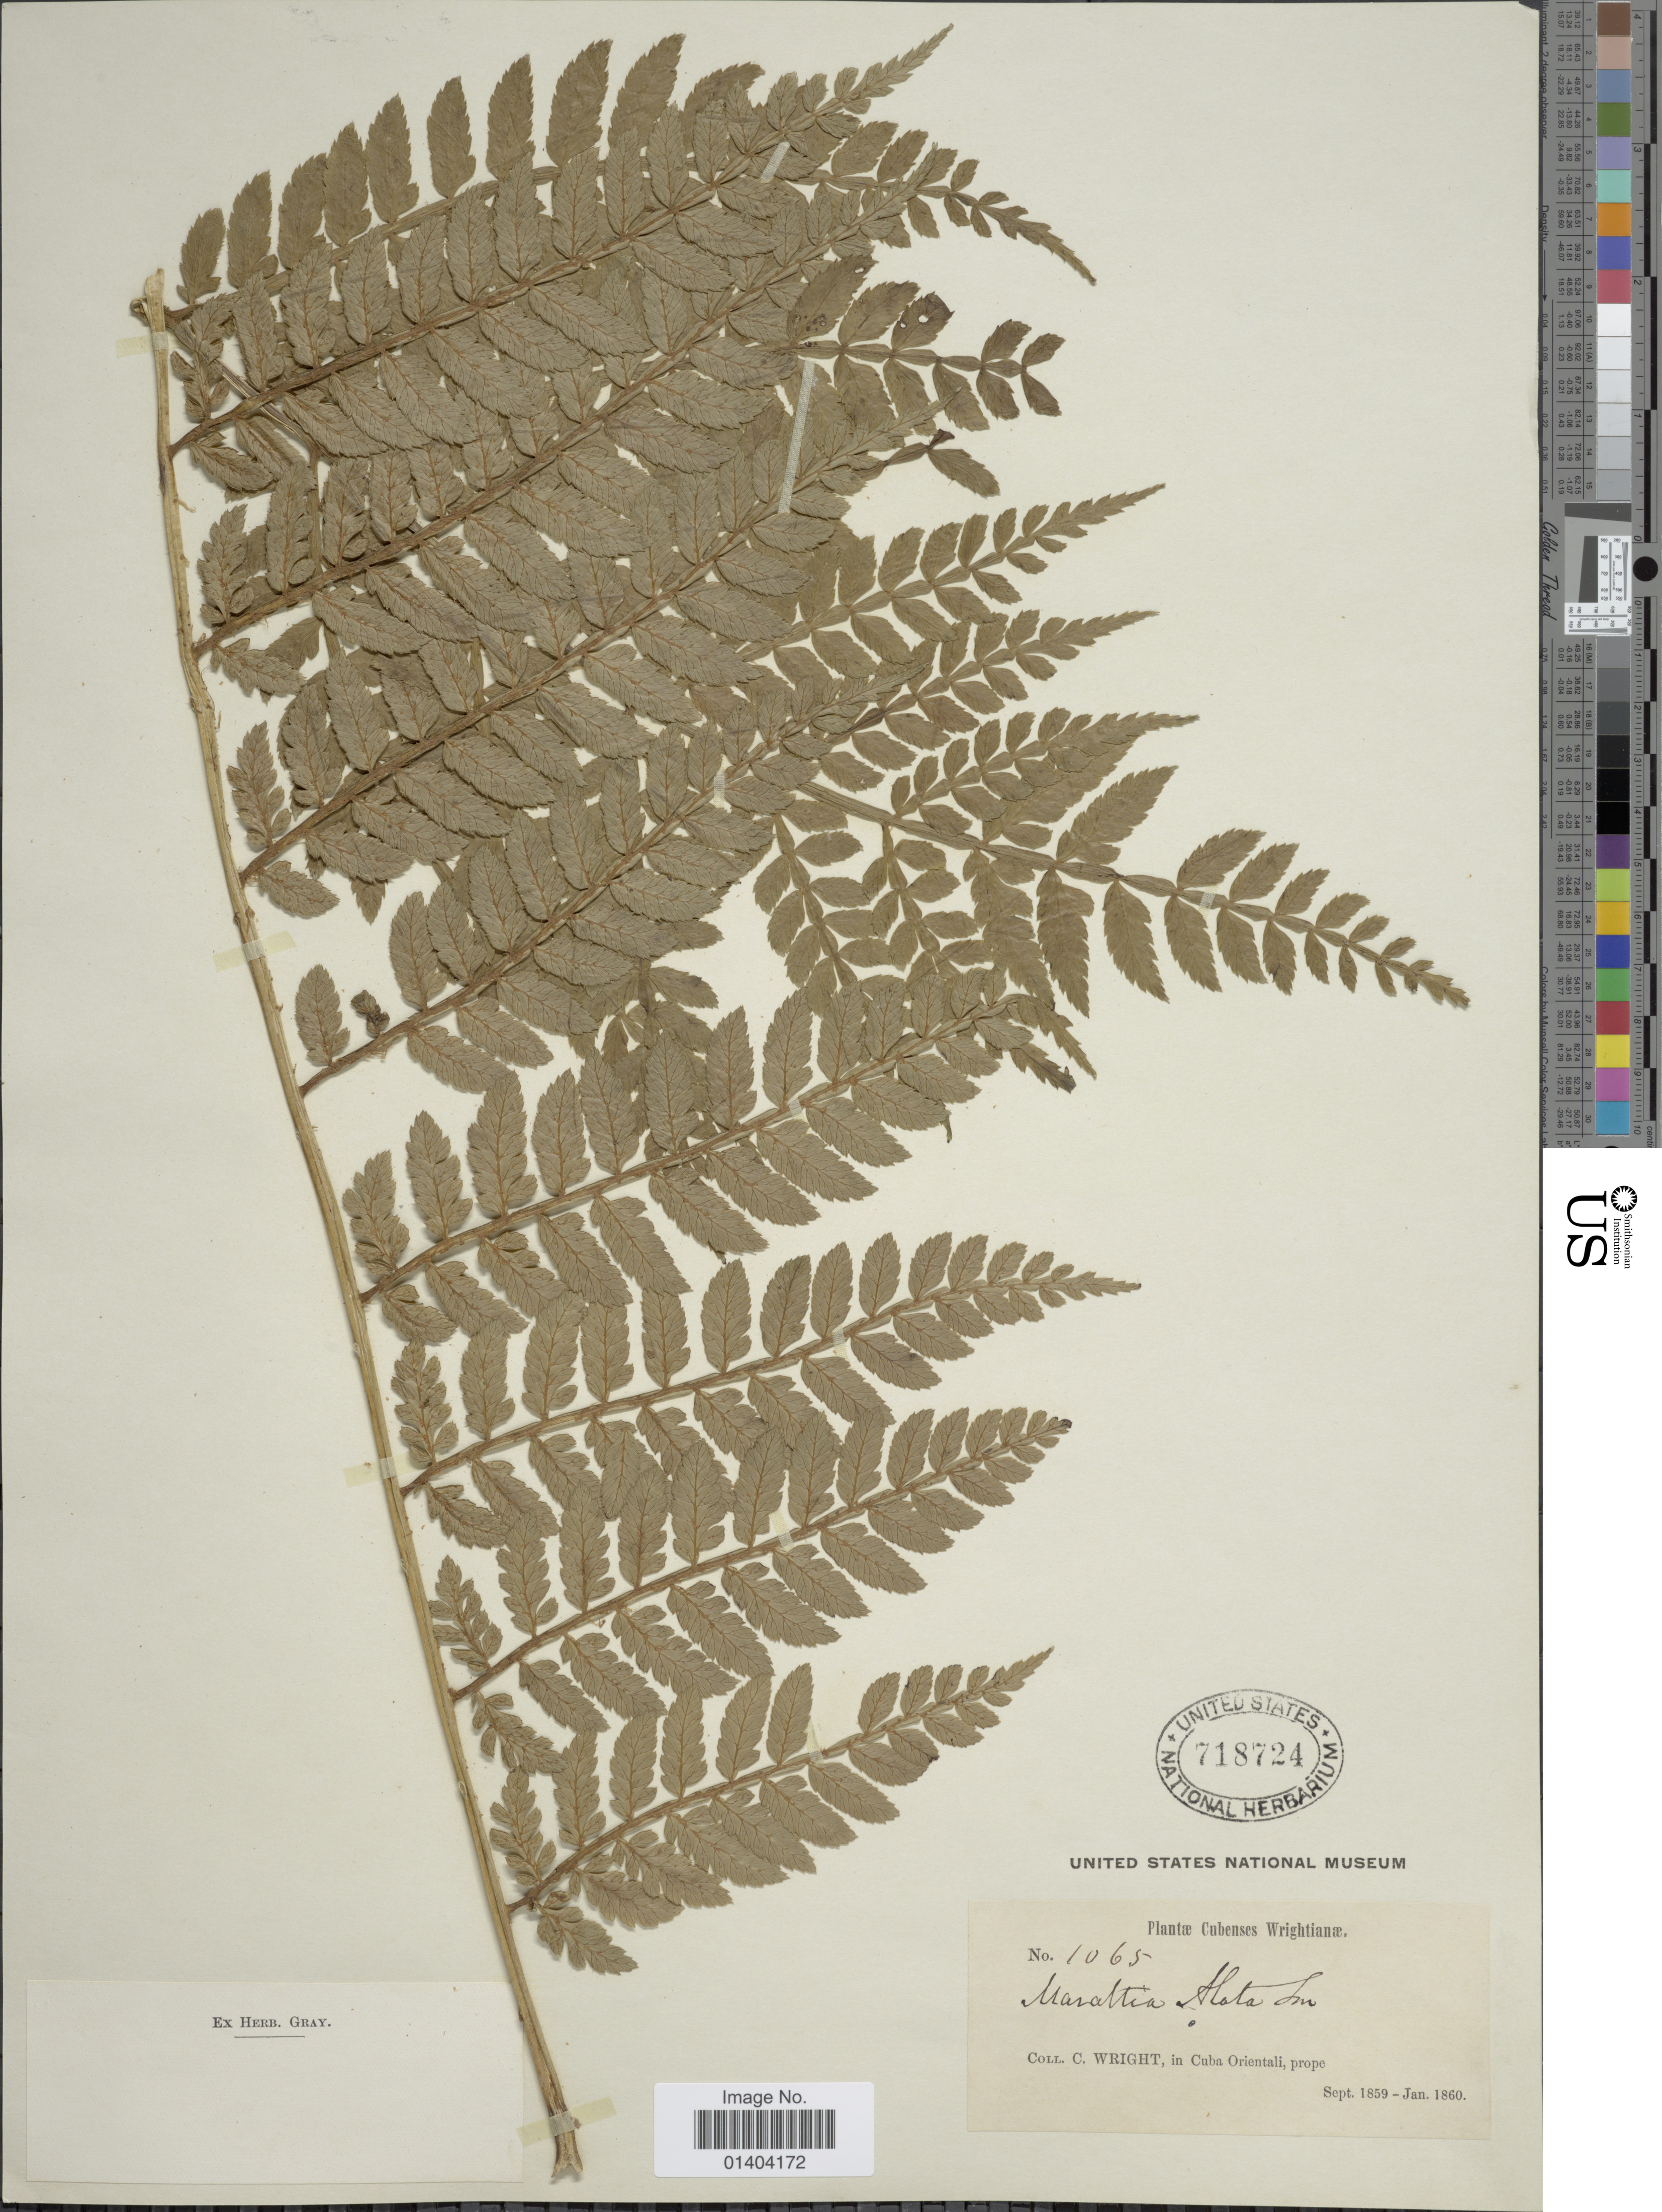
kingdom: Plantae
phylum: Tracheophyta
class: Polypodiopsida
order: Marattiales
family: Marattiaceae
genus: Marattia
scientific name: Marattia alata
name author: Sw.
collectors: C. Wright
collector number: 1065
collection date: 1859-09/1860-01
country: Cuba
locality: Cuba Orientali prope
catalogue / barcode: US 718724